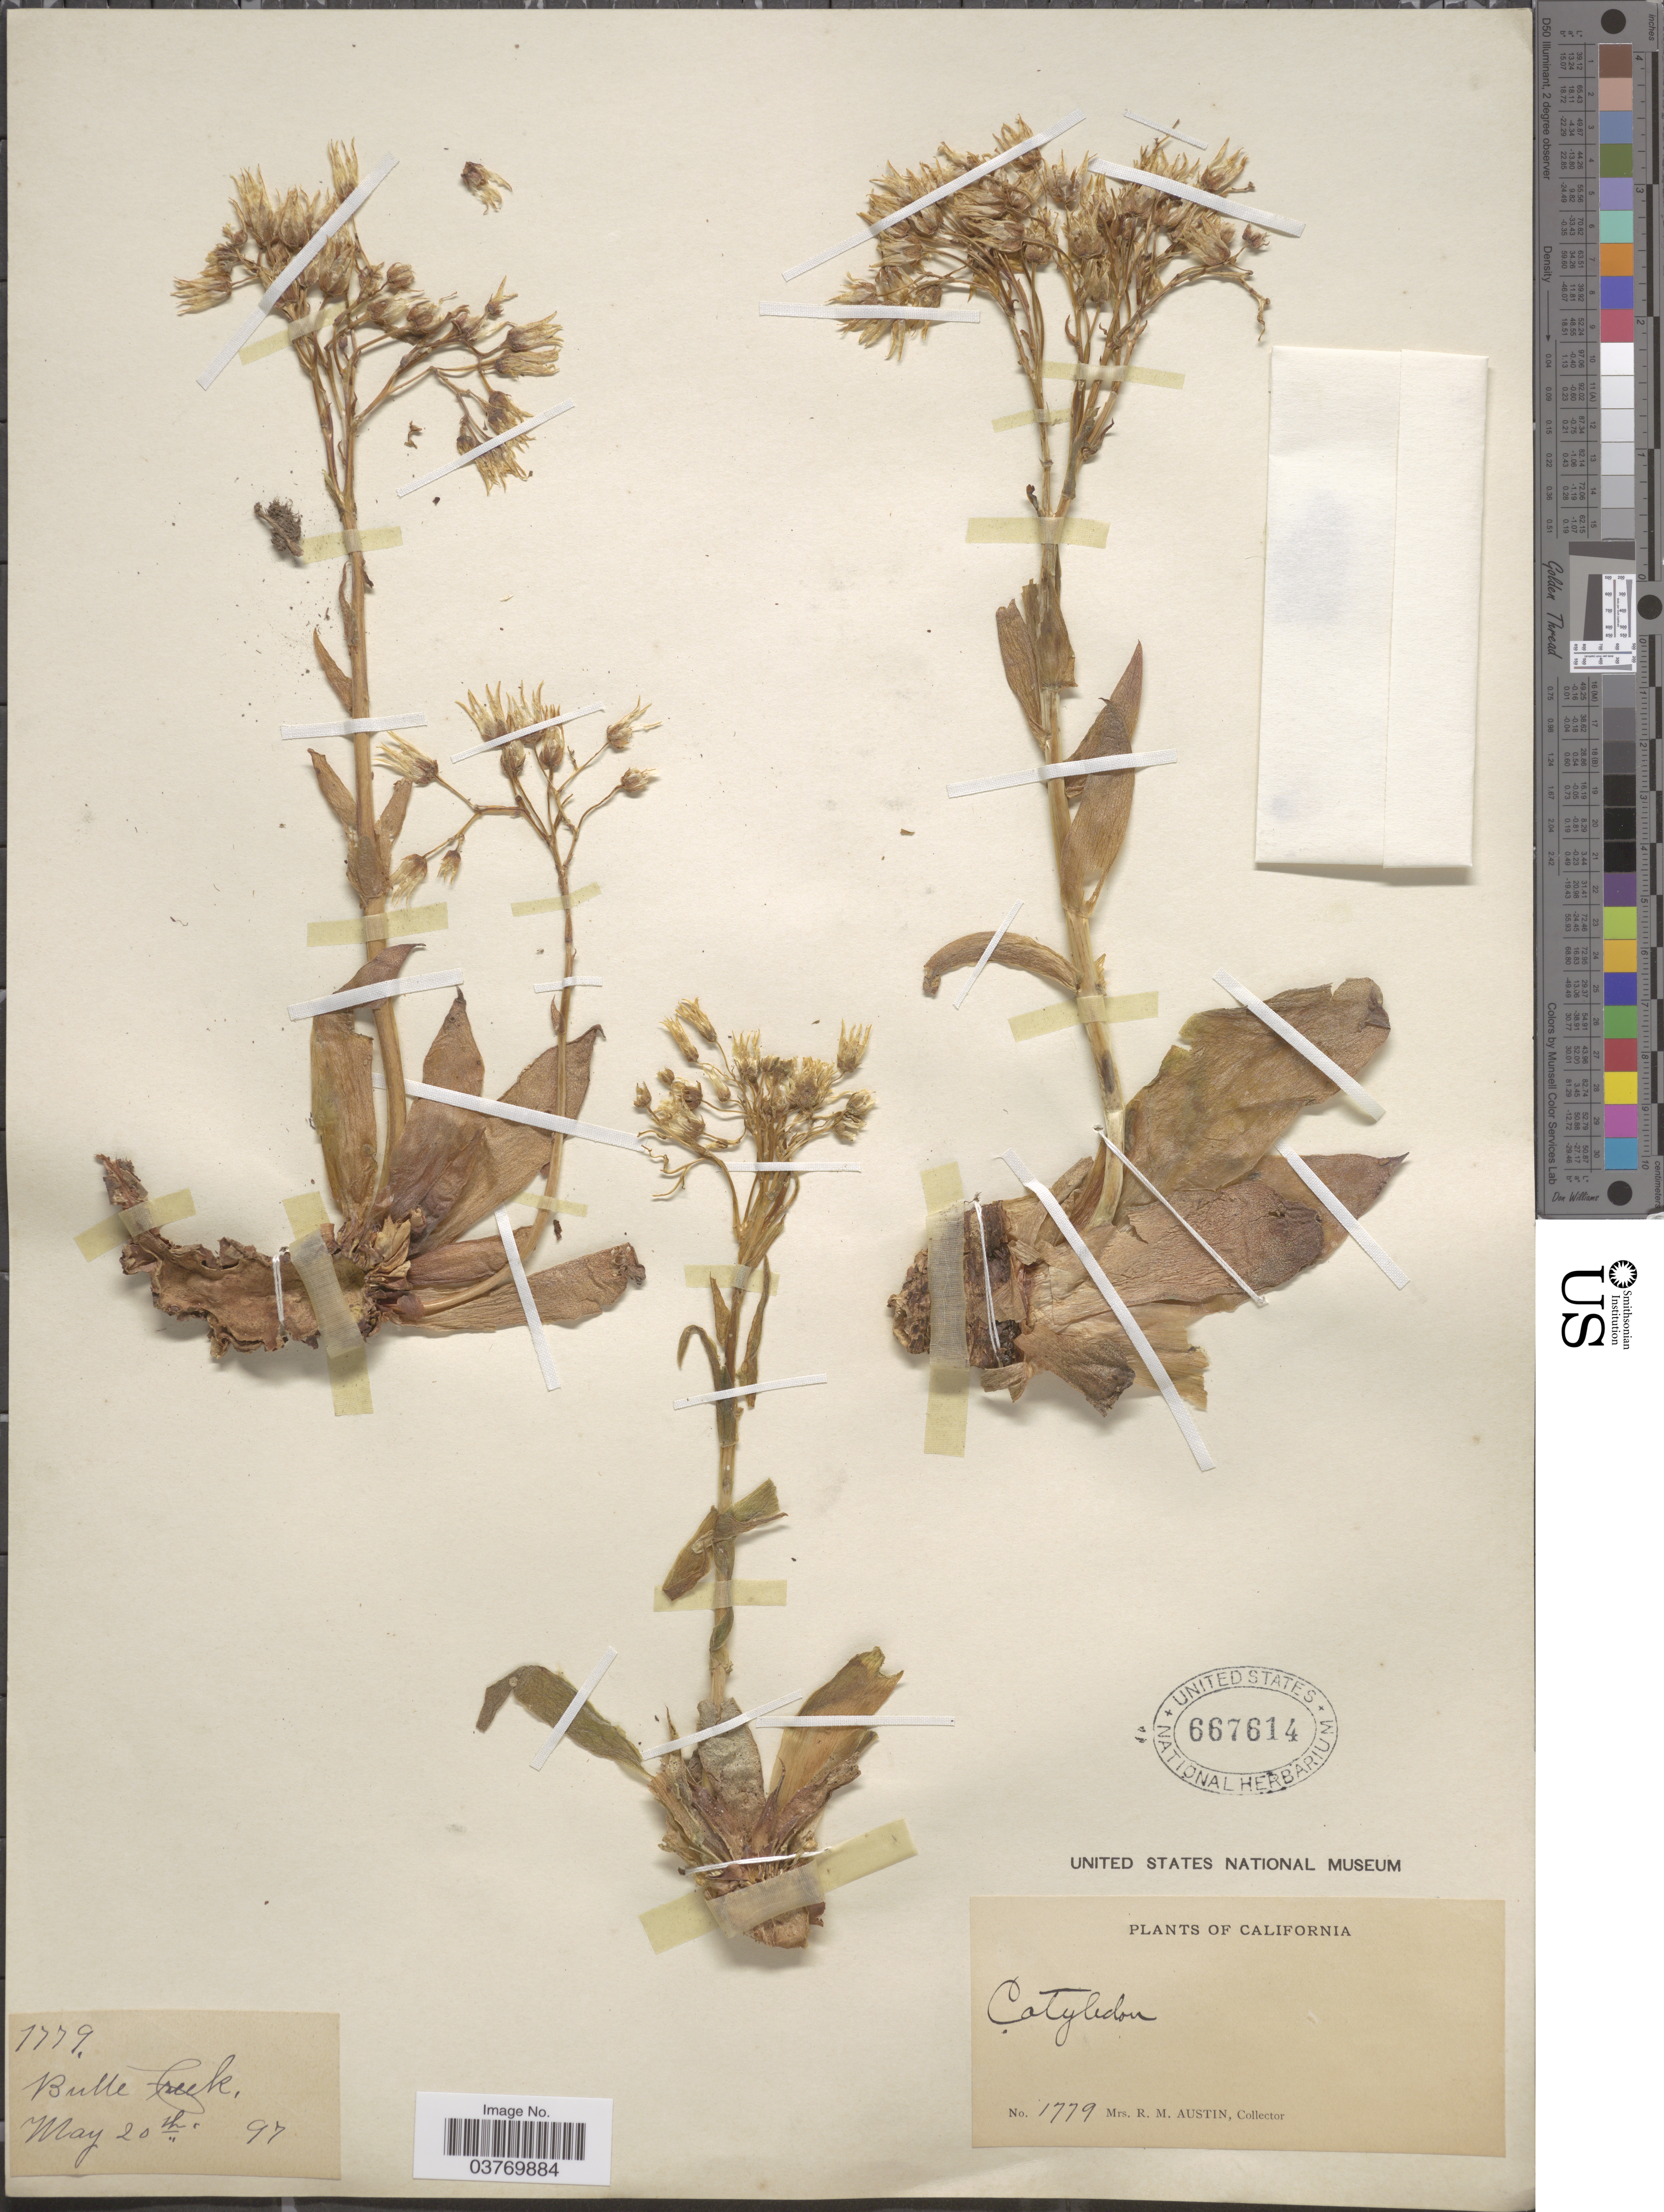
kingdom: Plantae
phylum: Tracheophyta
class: Magnoliopsida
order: Saxifragales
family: Crassulaceae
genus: Dudleya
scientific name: Dudleya sp.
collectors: R. Austin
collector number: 1779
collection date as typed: Transcribed d/m/y: 20/5/97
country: United States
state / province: California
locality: Butte Creek.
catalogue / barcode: US 667614